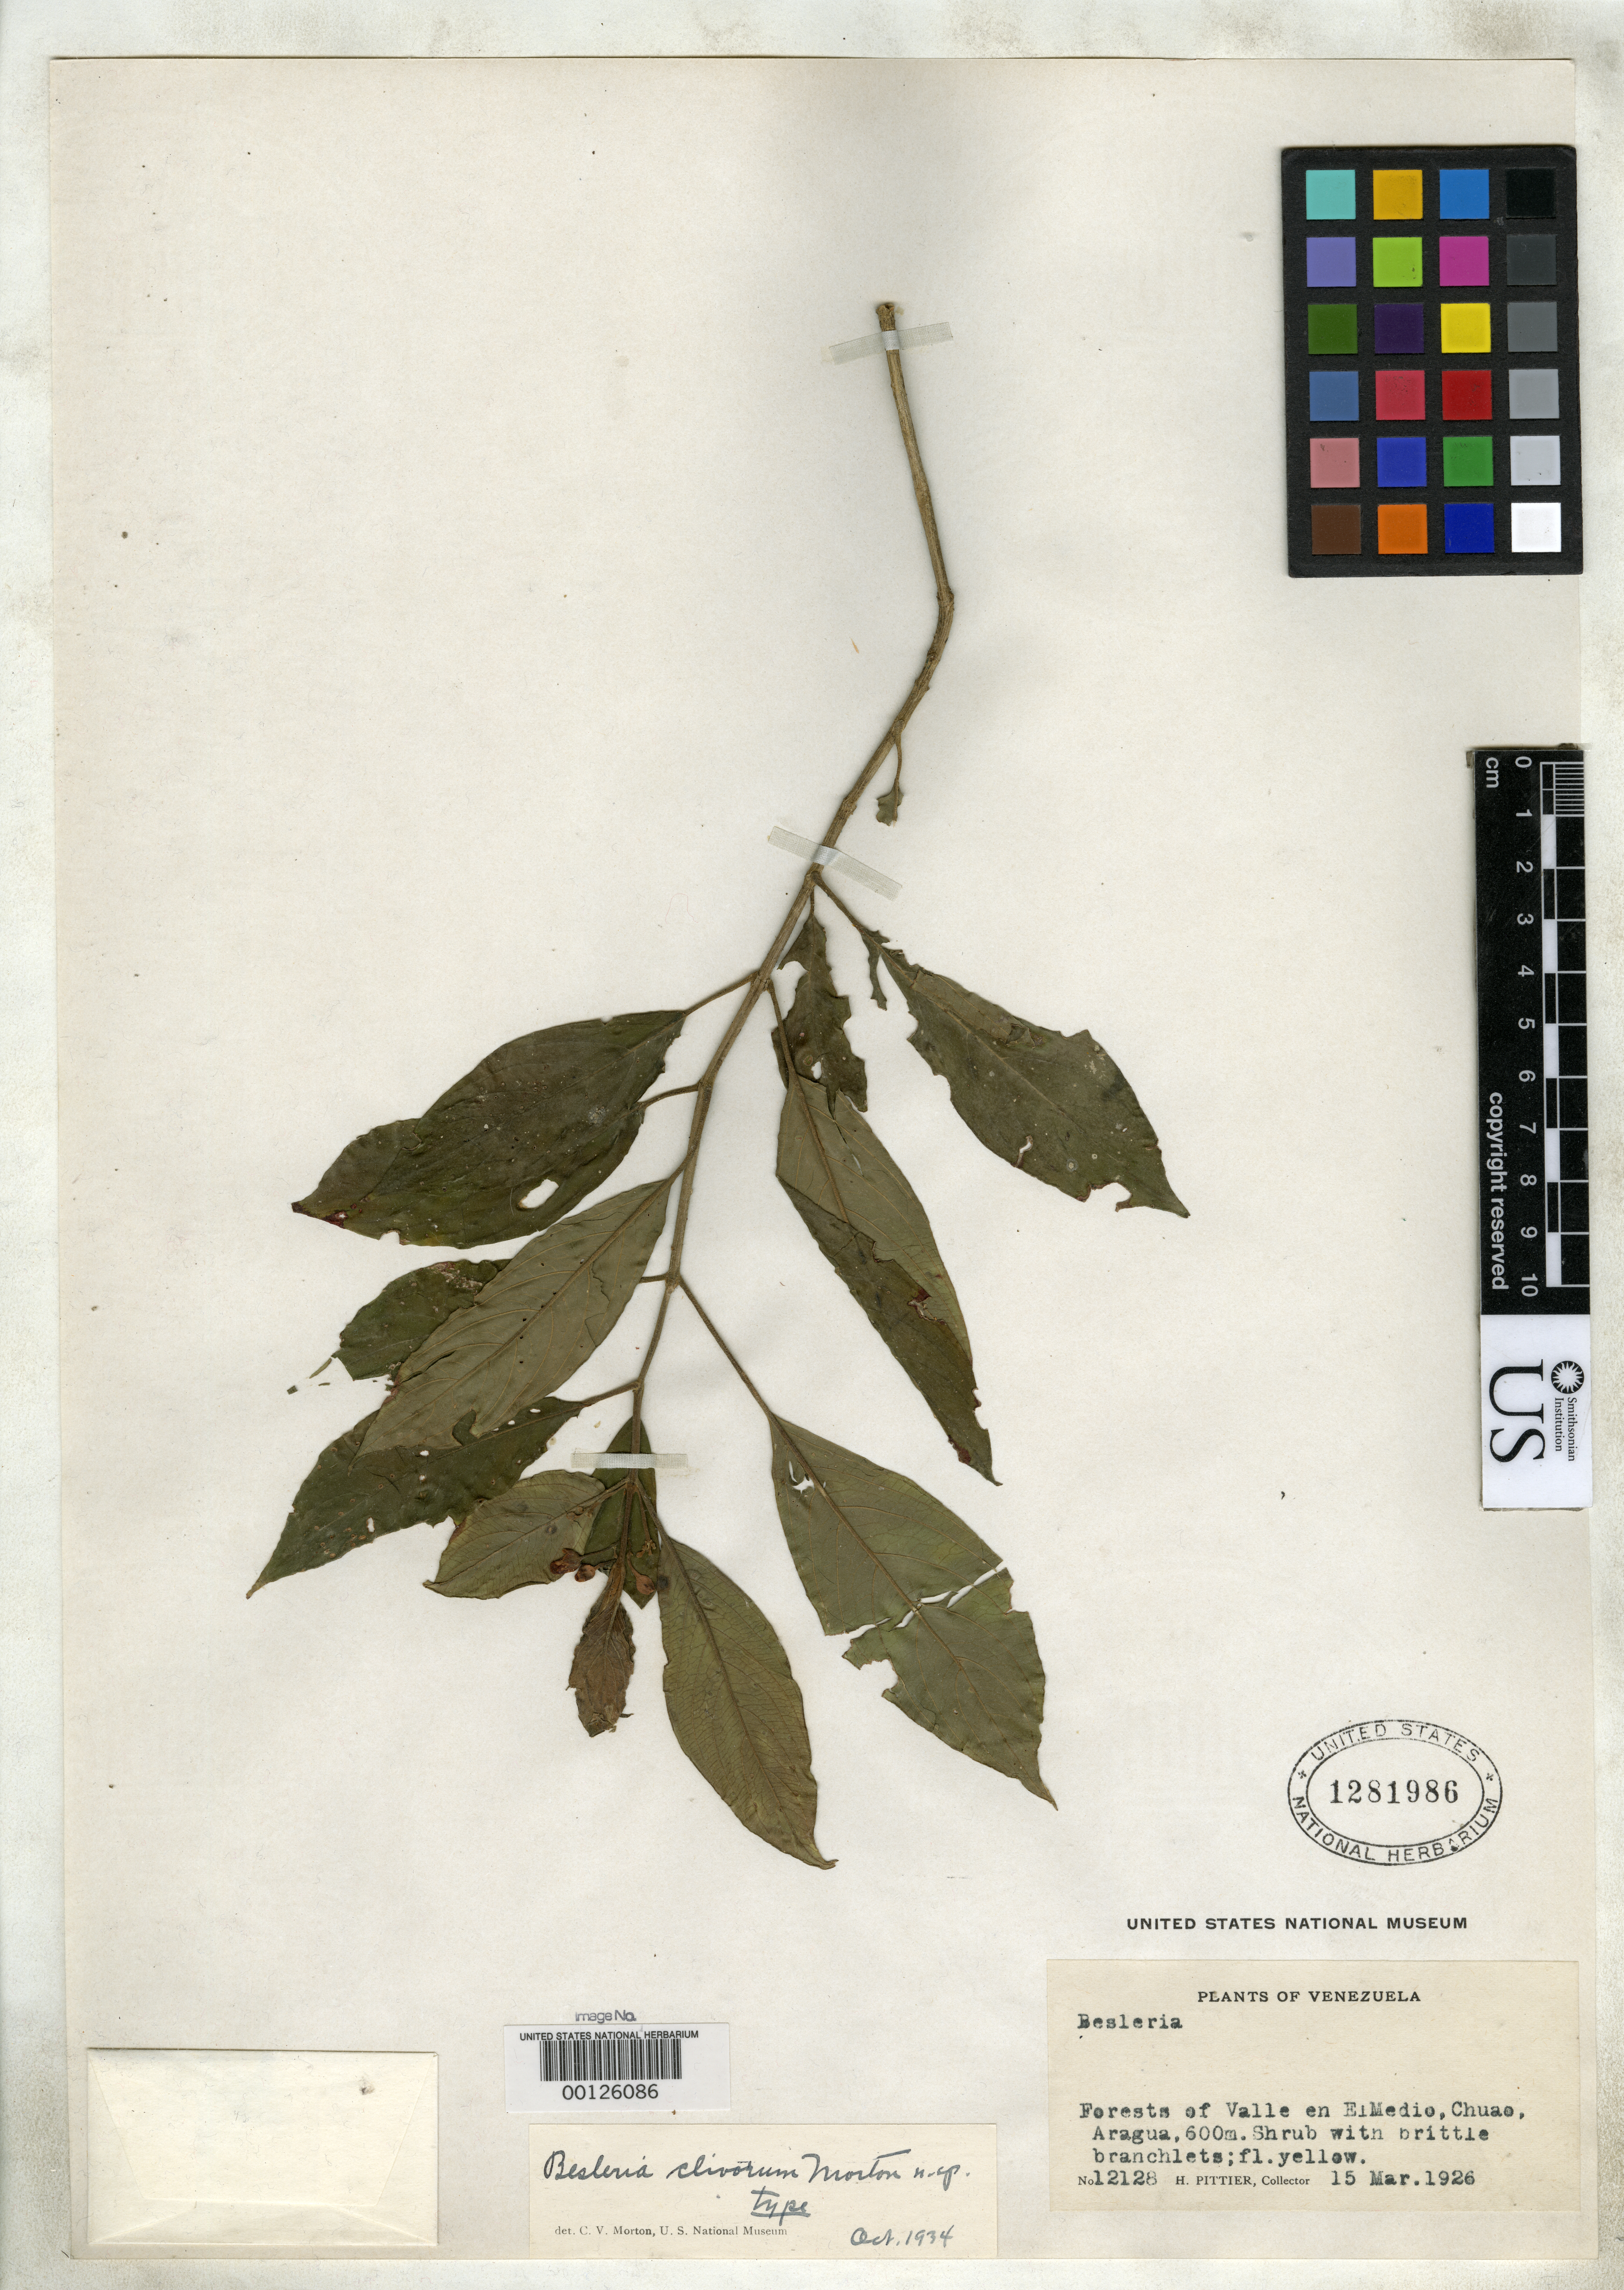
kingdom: Plantae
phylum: Tracheophyta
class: Magnoliopsida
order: Lamiales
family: Gesneriaceae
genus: Besleria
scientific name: Besleria clivorum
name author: C.V. Morton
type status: Holotype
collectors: H. F. Pittier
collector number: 12128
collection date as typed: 15 Mar 1926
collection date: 1926-03-15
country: Venezuela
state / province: Aragua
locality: Valle en El Medio, Chuao.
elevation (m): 600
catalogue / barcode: US 1281986